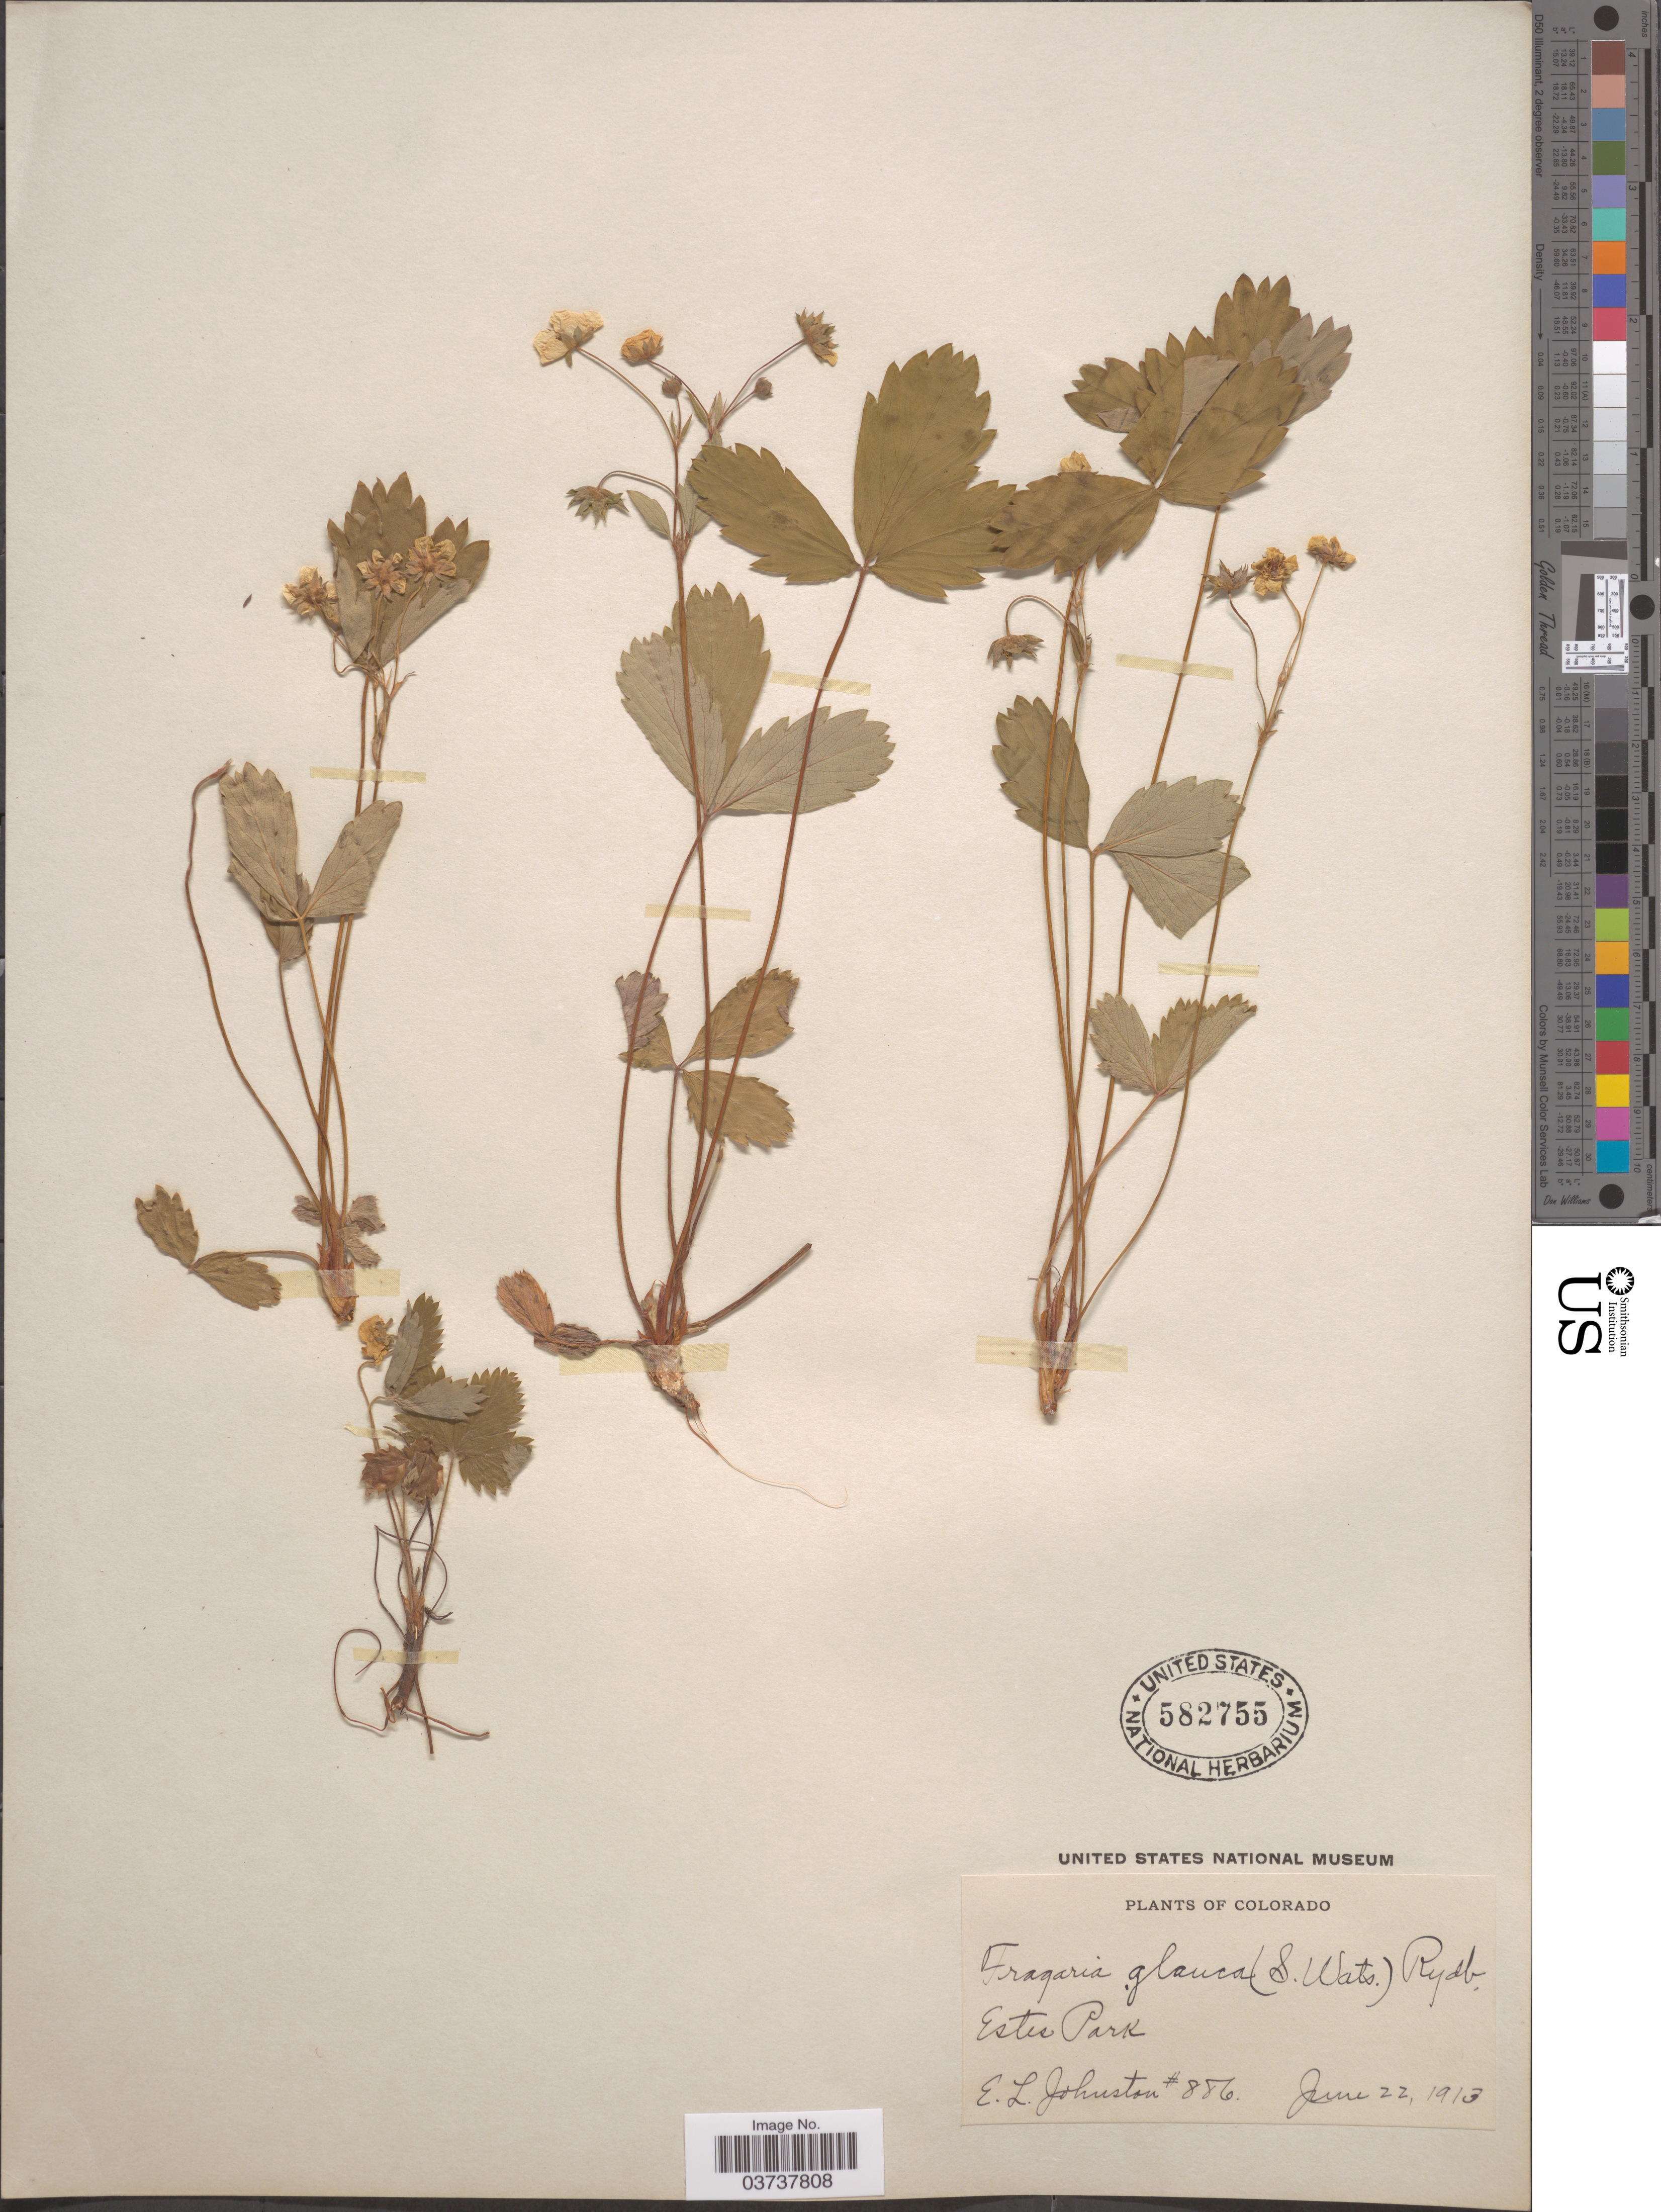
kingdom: Plantae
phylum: Tracheophyta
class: Magnoliopsida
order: Rosales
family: Rosaceae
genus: Fragaria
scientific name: Fragaria virginiana subsp. glauca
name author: (S. Watson) Staudt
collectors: E. L. Johnston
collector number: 886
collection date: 1913-06-22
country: United States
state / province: Colorado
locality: Estes Park.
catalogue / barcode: US 582755